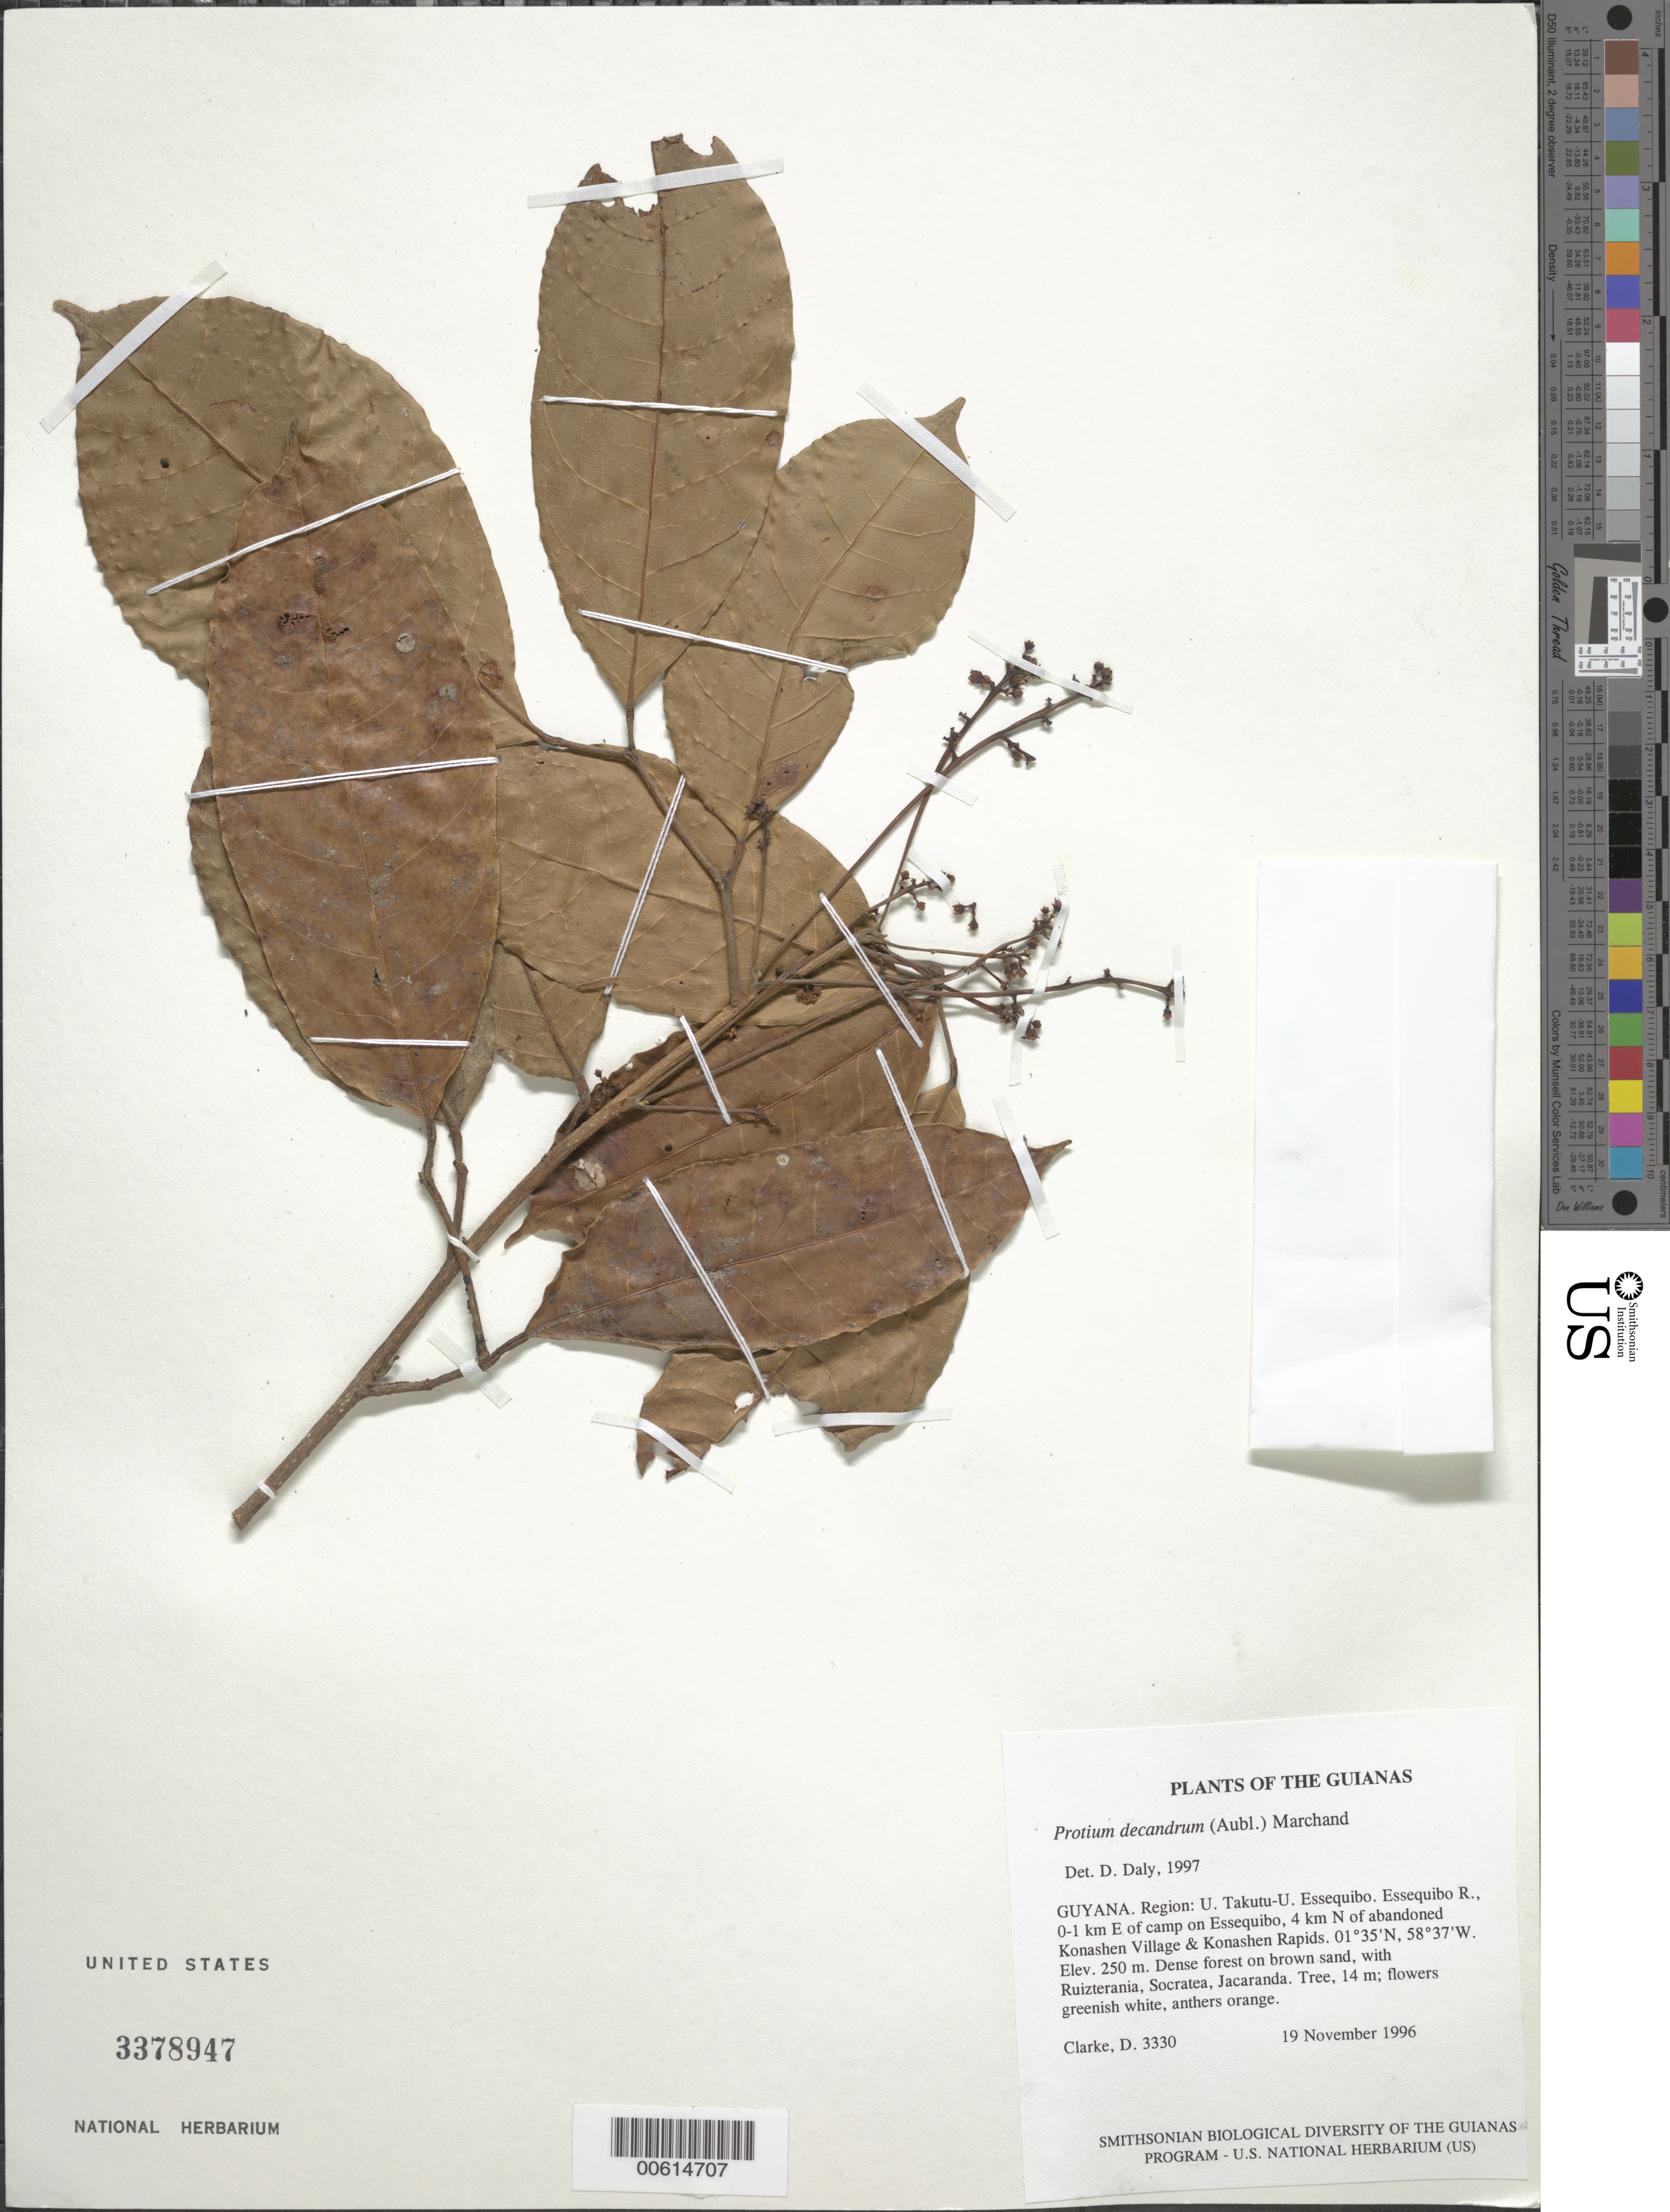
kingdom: Plantae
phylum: Tracheophyta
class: Magnoliopsida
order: Sapindales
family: Burseraceae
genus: Protium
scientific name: Protium decandrum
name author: (Aubl.) Marchand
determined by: Daly, D. C.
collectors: H. D. Clarke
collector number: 3330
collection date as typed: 19 November 1996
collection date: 1996-11-19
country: Guyana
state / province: U. Takutu-U. Essequibo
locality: Essequibo R., 0-1 km E of camp on Essequibo, 4 km N of abandoned Konashen Village & Konashen Rapids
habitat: Dense forest on brown sand, with Ruizterania, Socratea, Jacaranda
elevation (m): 250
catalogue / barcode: US 3378947